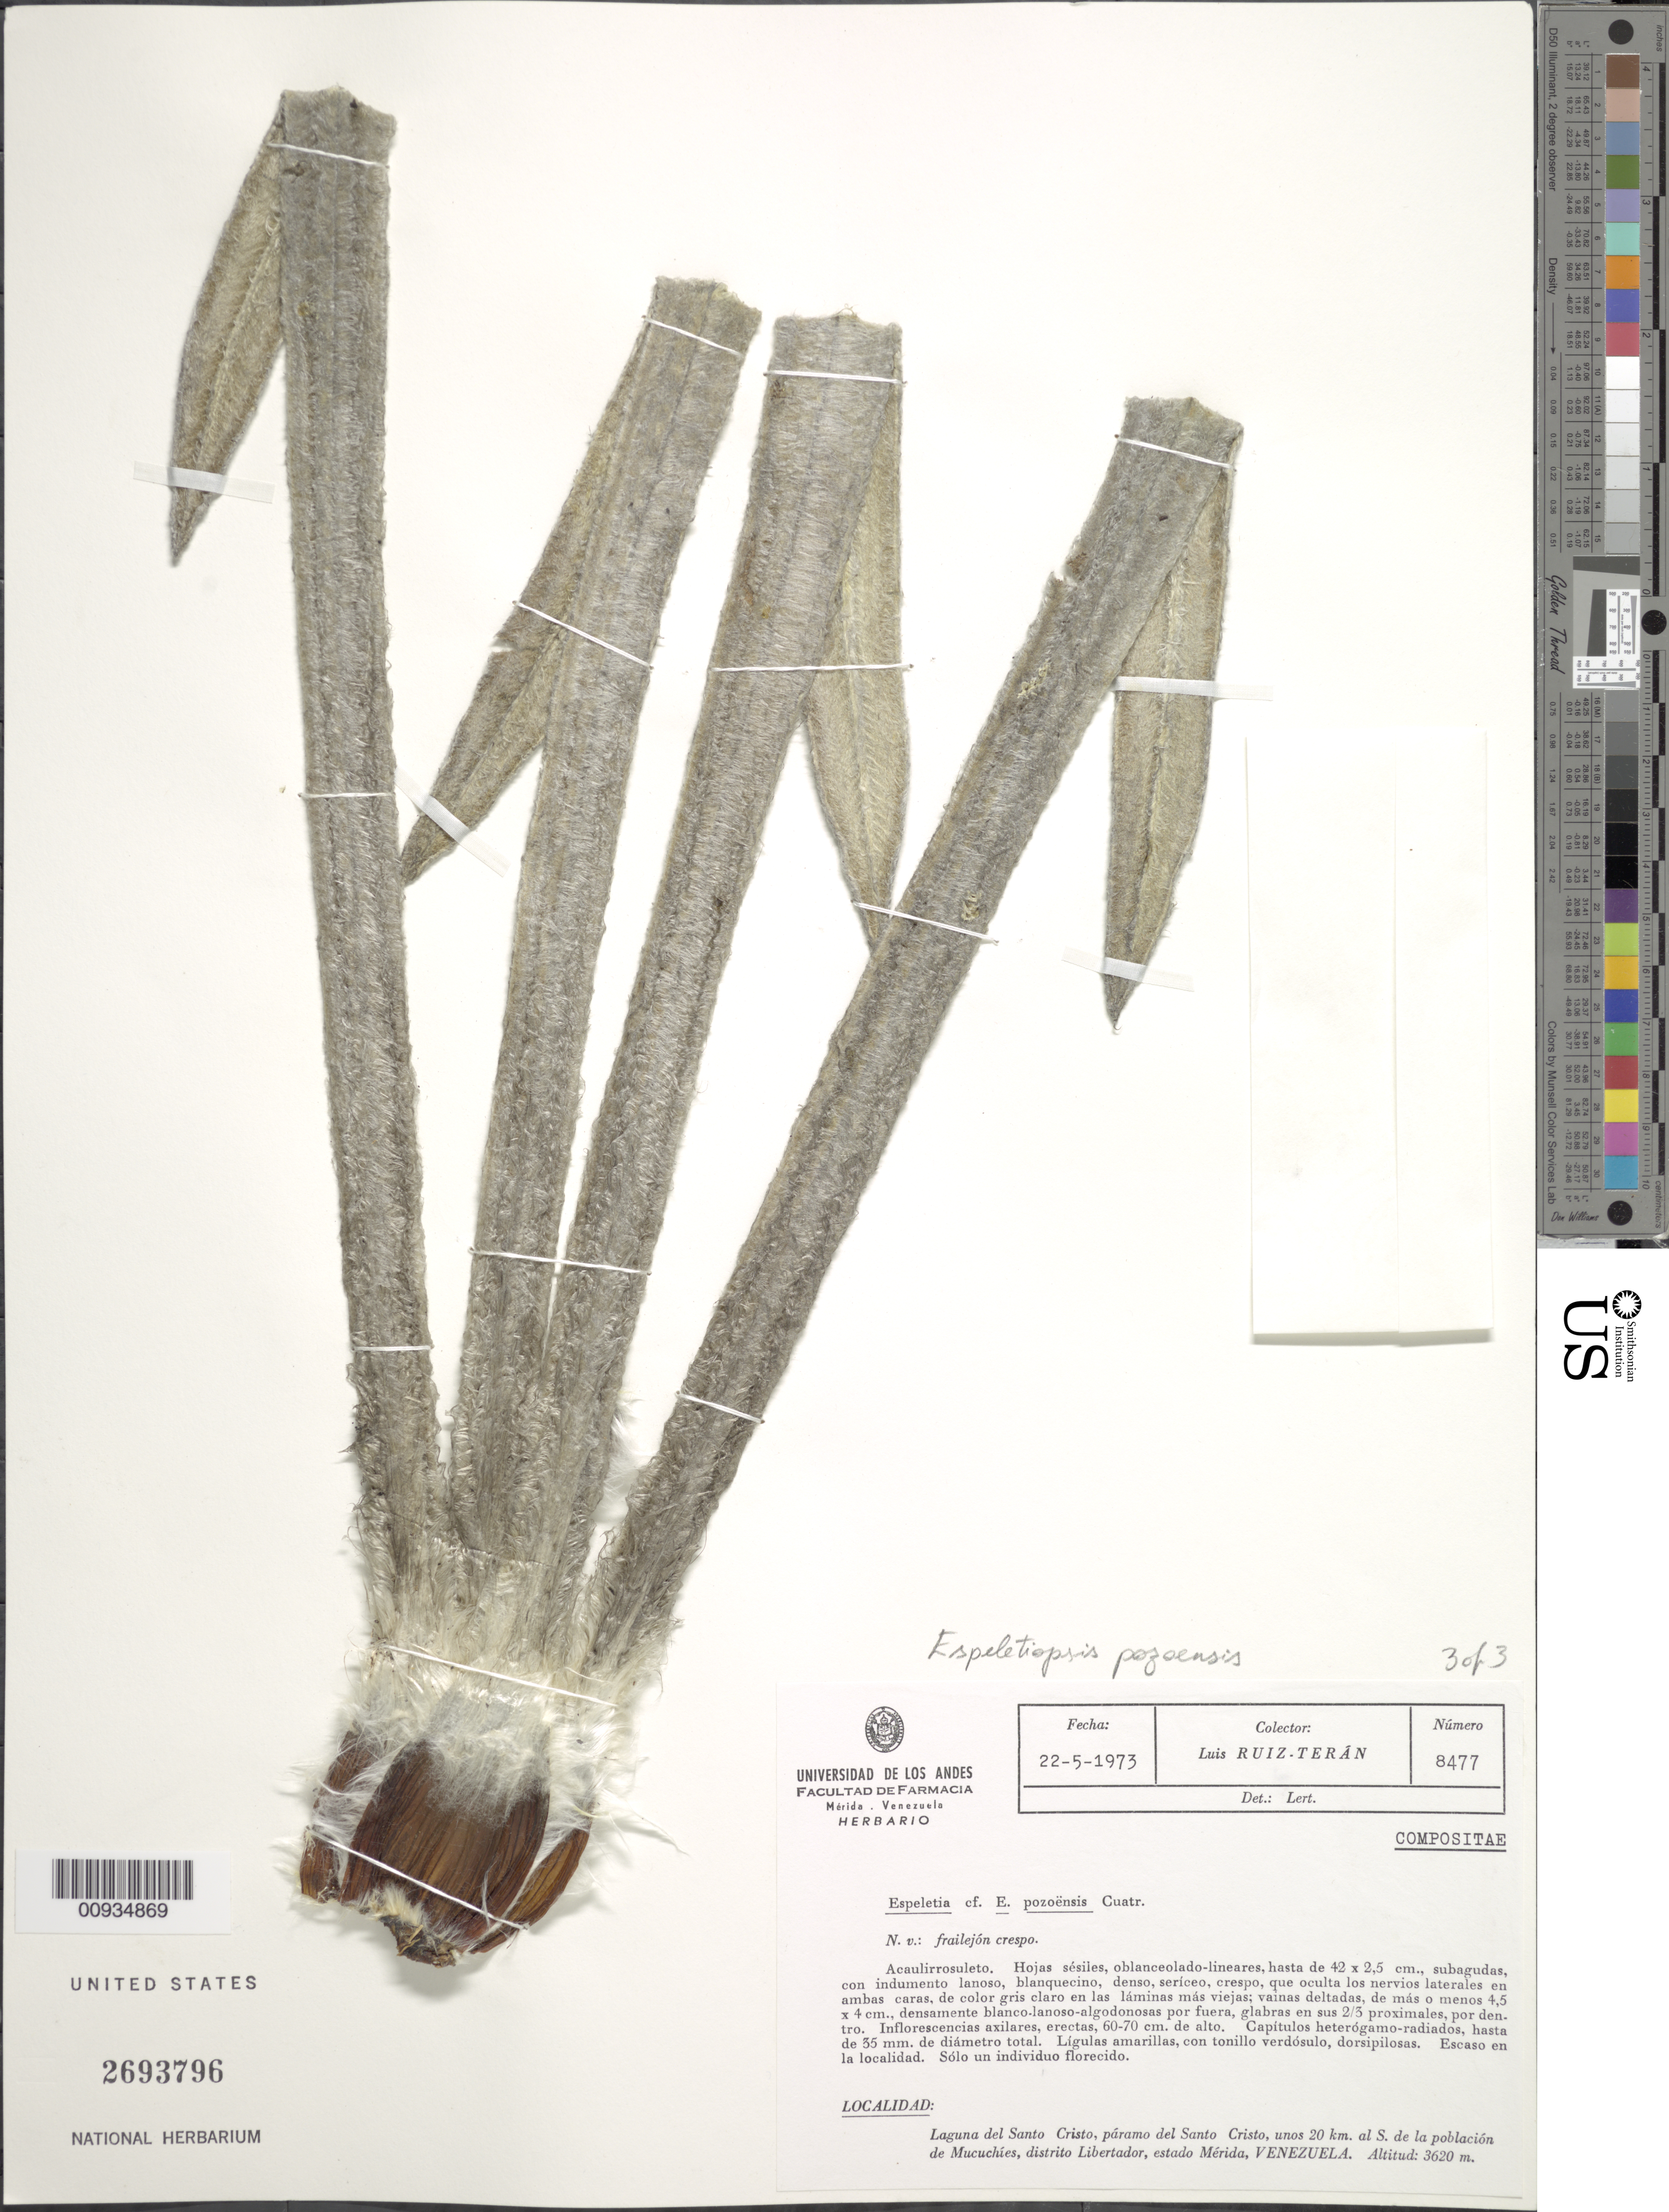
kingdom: Plantae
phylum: Tracheophyta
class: Magnoliopsida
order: Asterales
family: Asteraceae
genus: Espeletiopsis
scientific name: Espeletiopsis pozoensis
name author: (Cuatrec.) Cuatrec.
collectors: L. Teran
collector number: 8477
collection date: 1973-05-22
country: Venezuela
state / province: Mérida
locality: Laguna del Santo Cristo, paramo del Santo Cristo, unos 20 km al S de la poblacion de Mucuchies, Distrito Libertador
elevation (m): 3620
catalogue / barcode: US 2693796